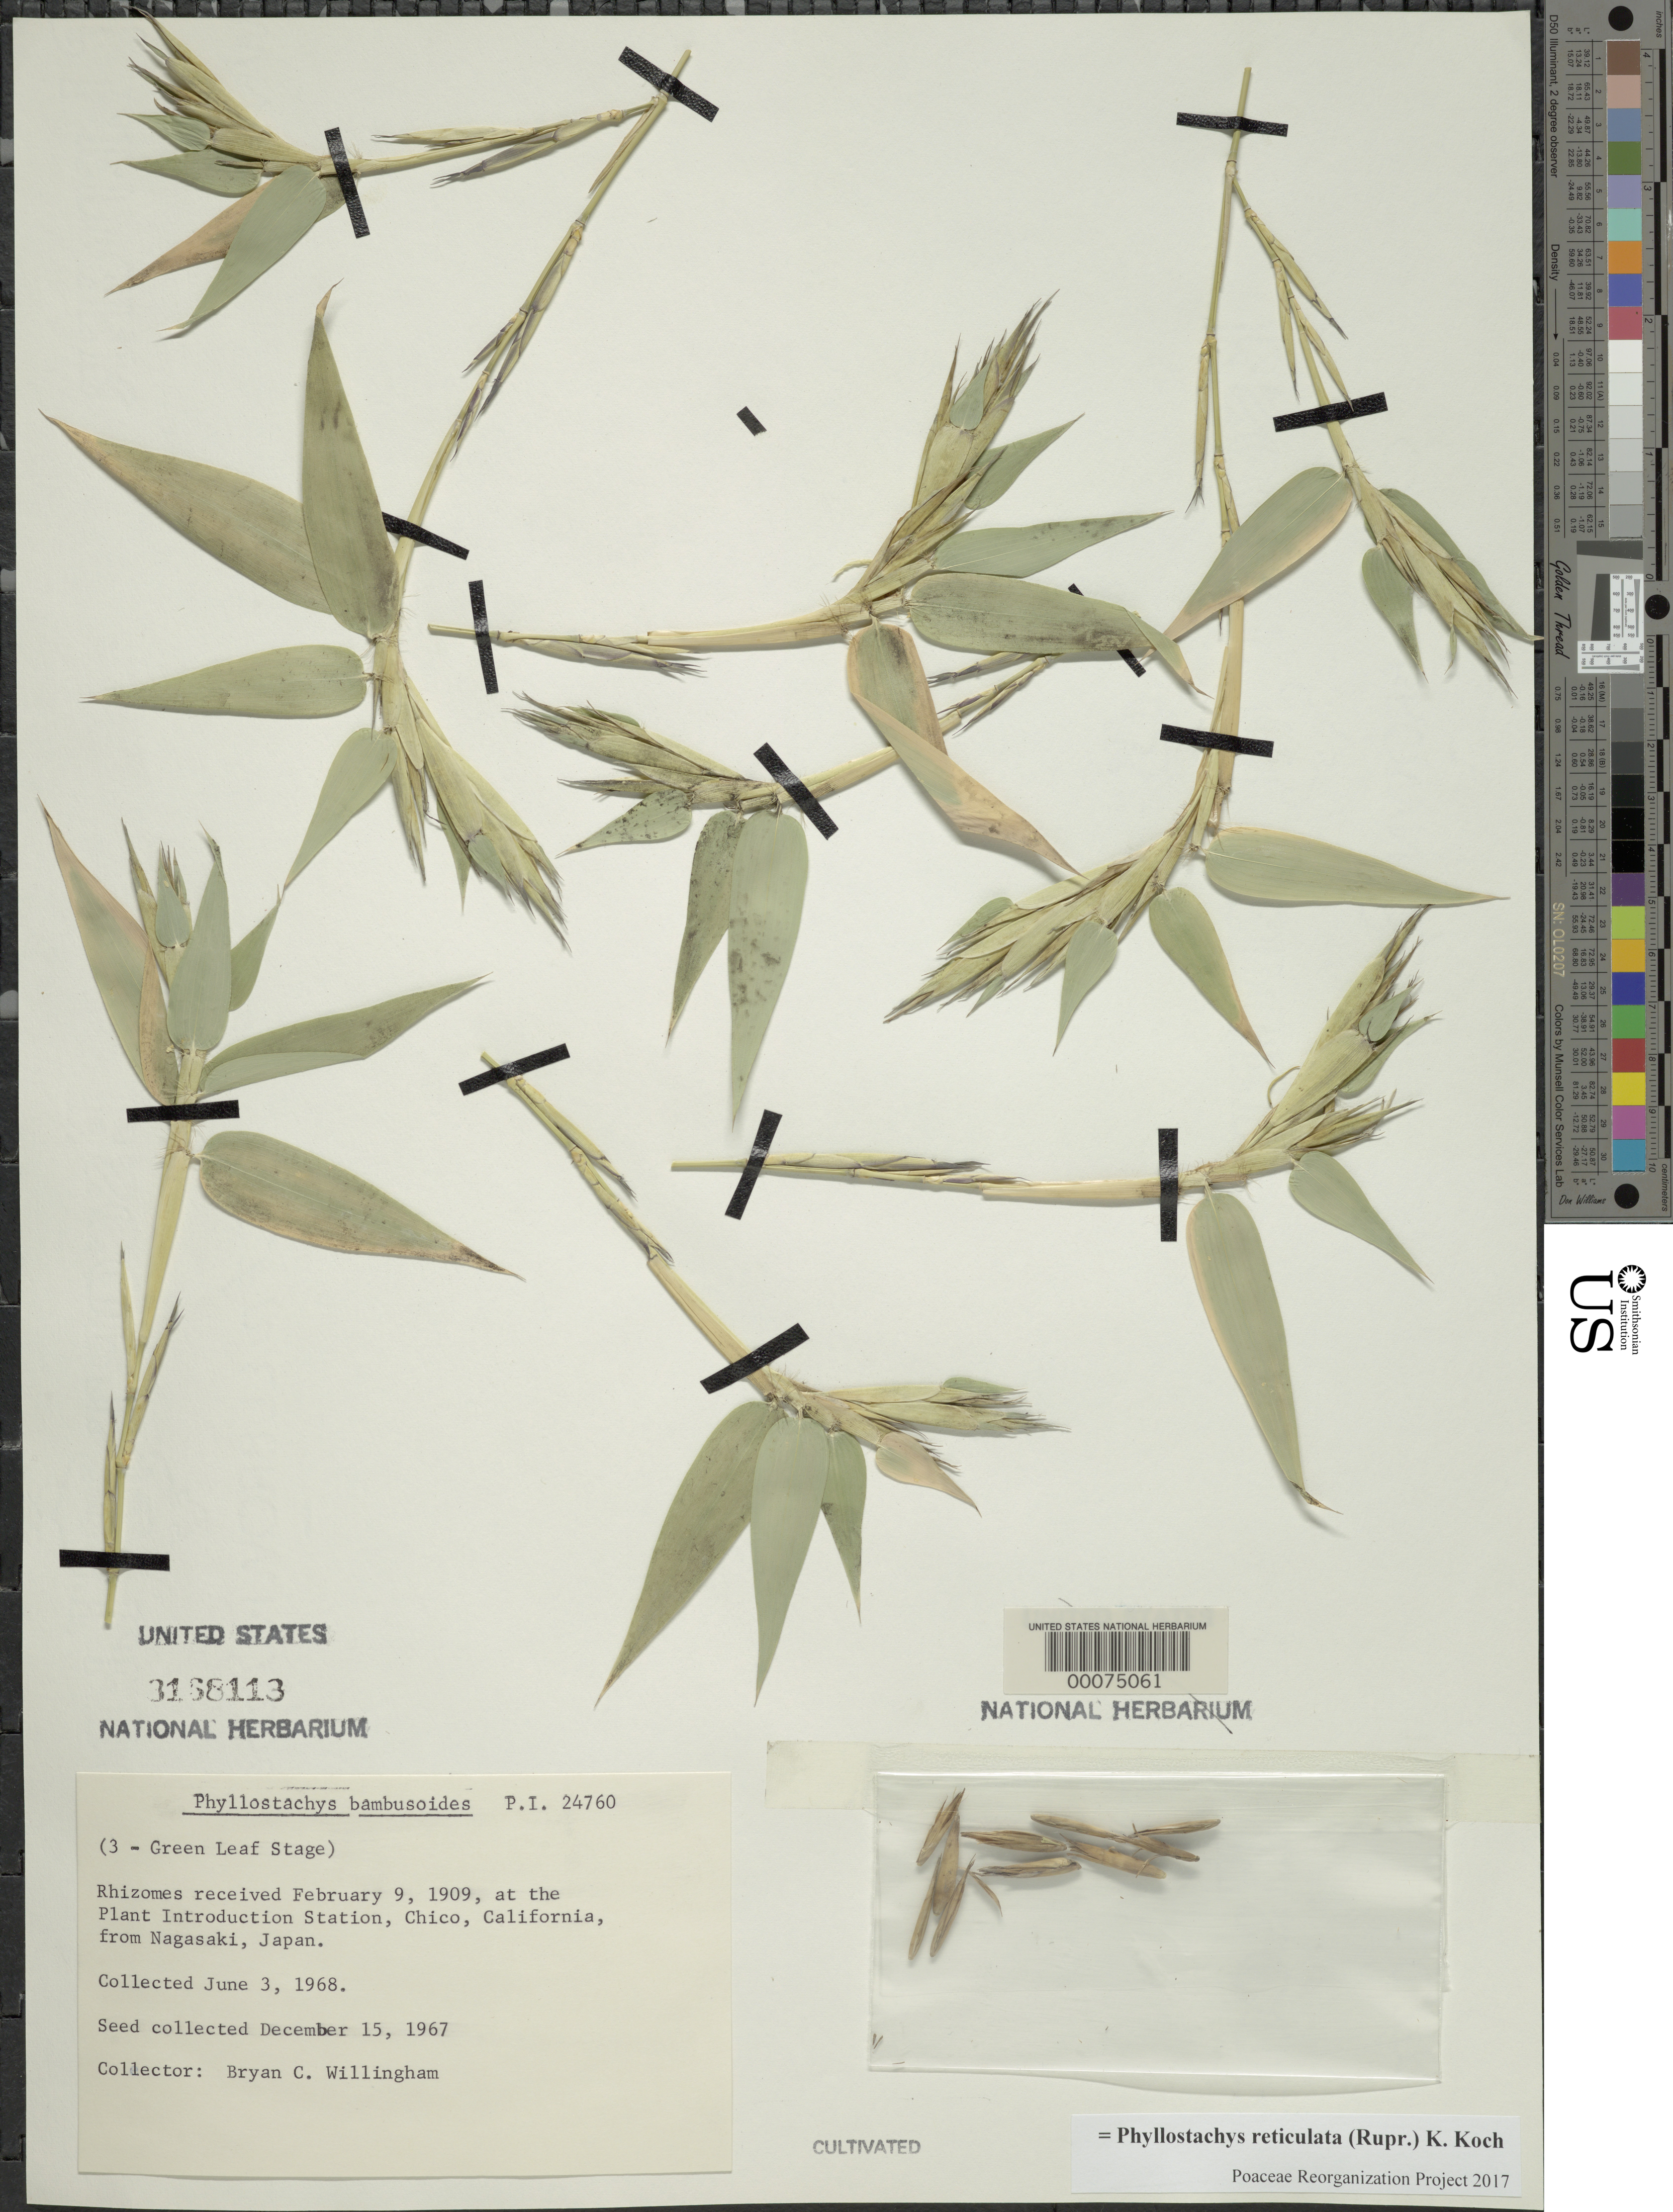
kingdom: Plantae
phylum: Tracheophyta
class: Liliopsida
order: Poales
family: Poaceae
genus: Phyllostachys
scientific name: Phyllostachys reticulata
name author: (Rupr.) K. Koch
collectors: B. Willingham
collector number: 24760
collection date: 1968-06-03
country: United States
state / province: California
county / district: Butte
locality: Plant Introduction Station, Chico.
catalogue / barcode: US 3168113